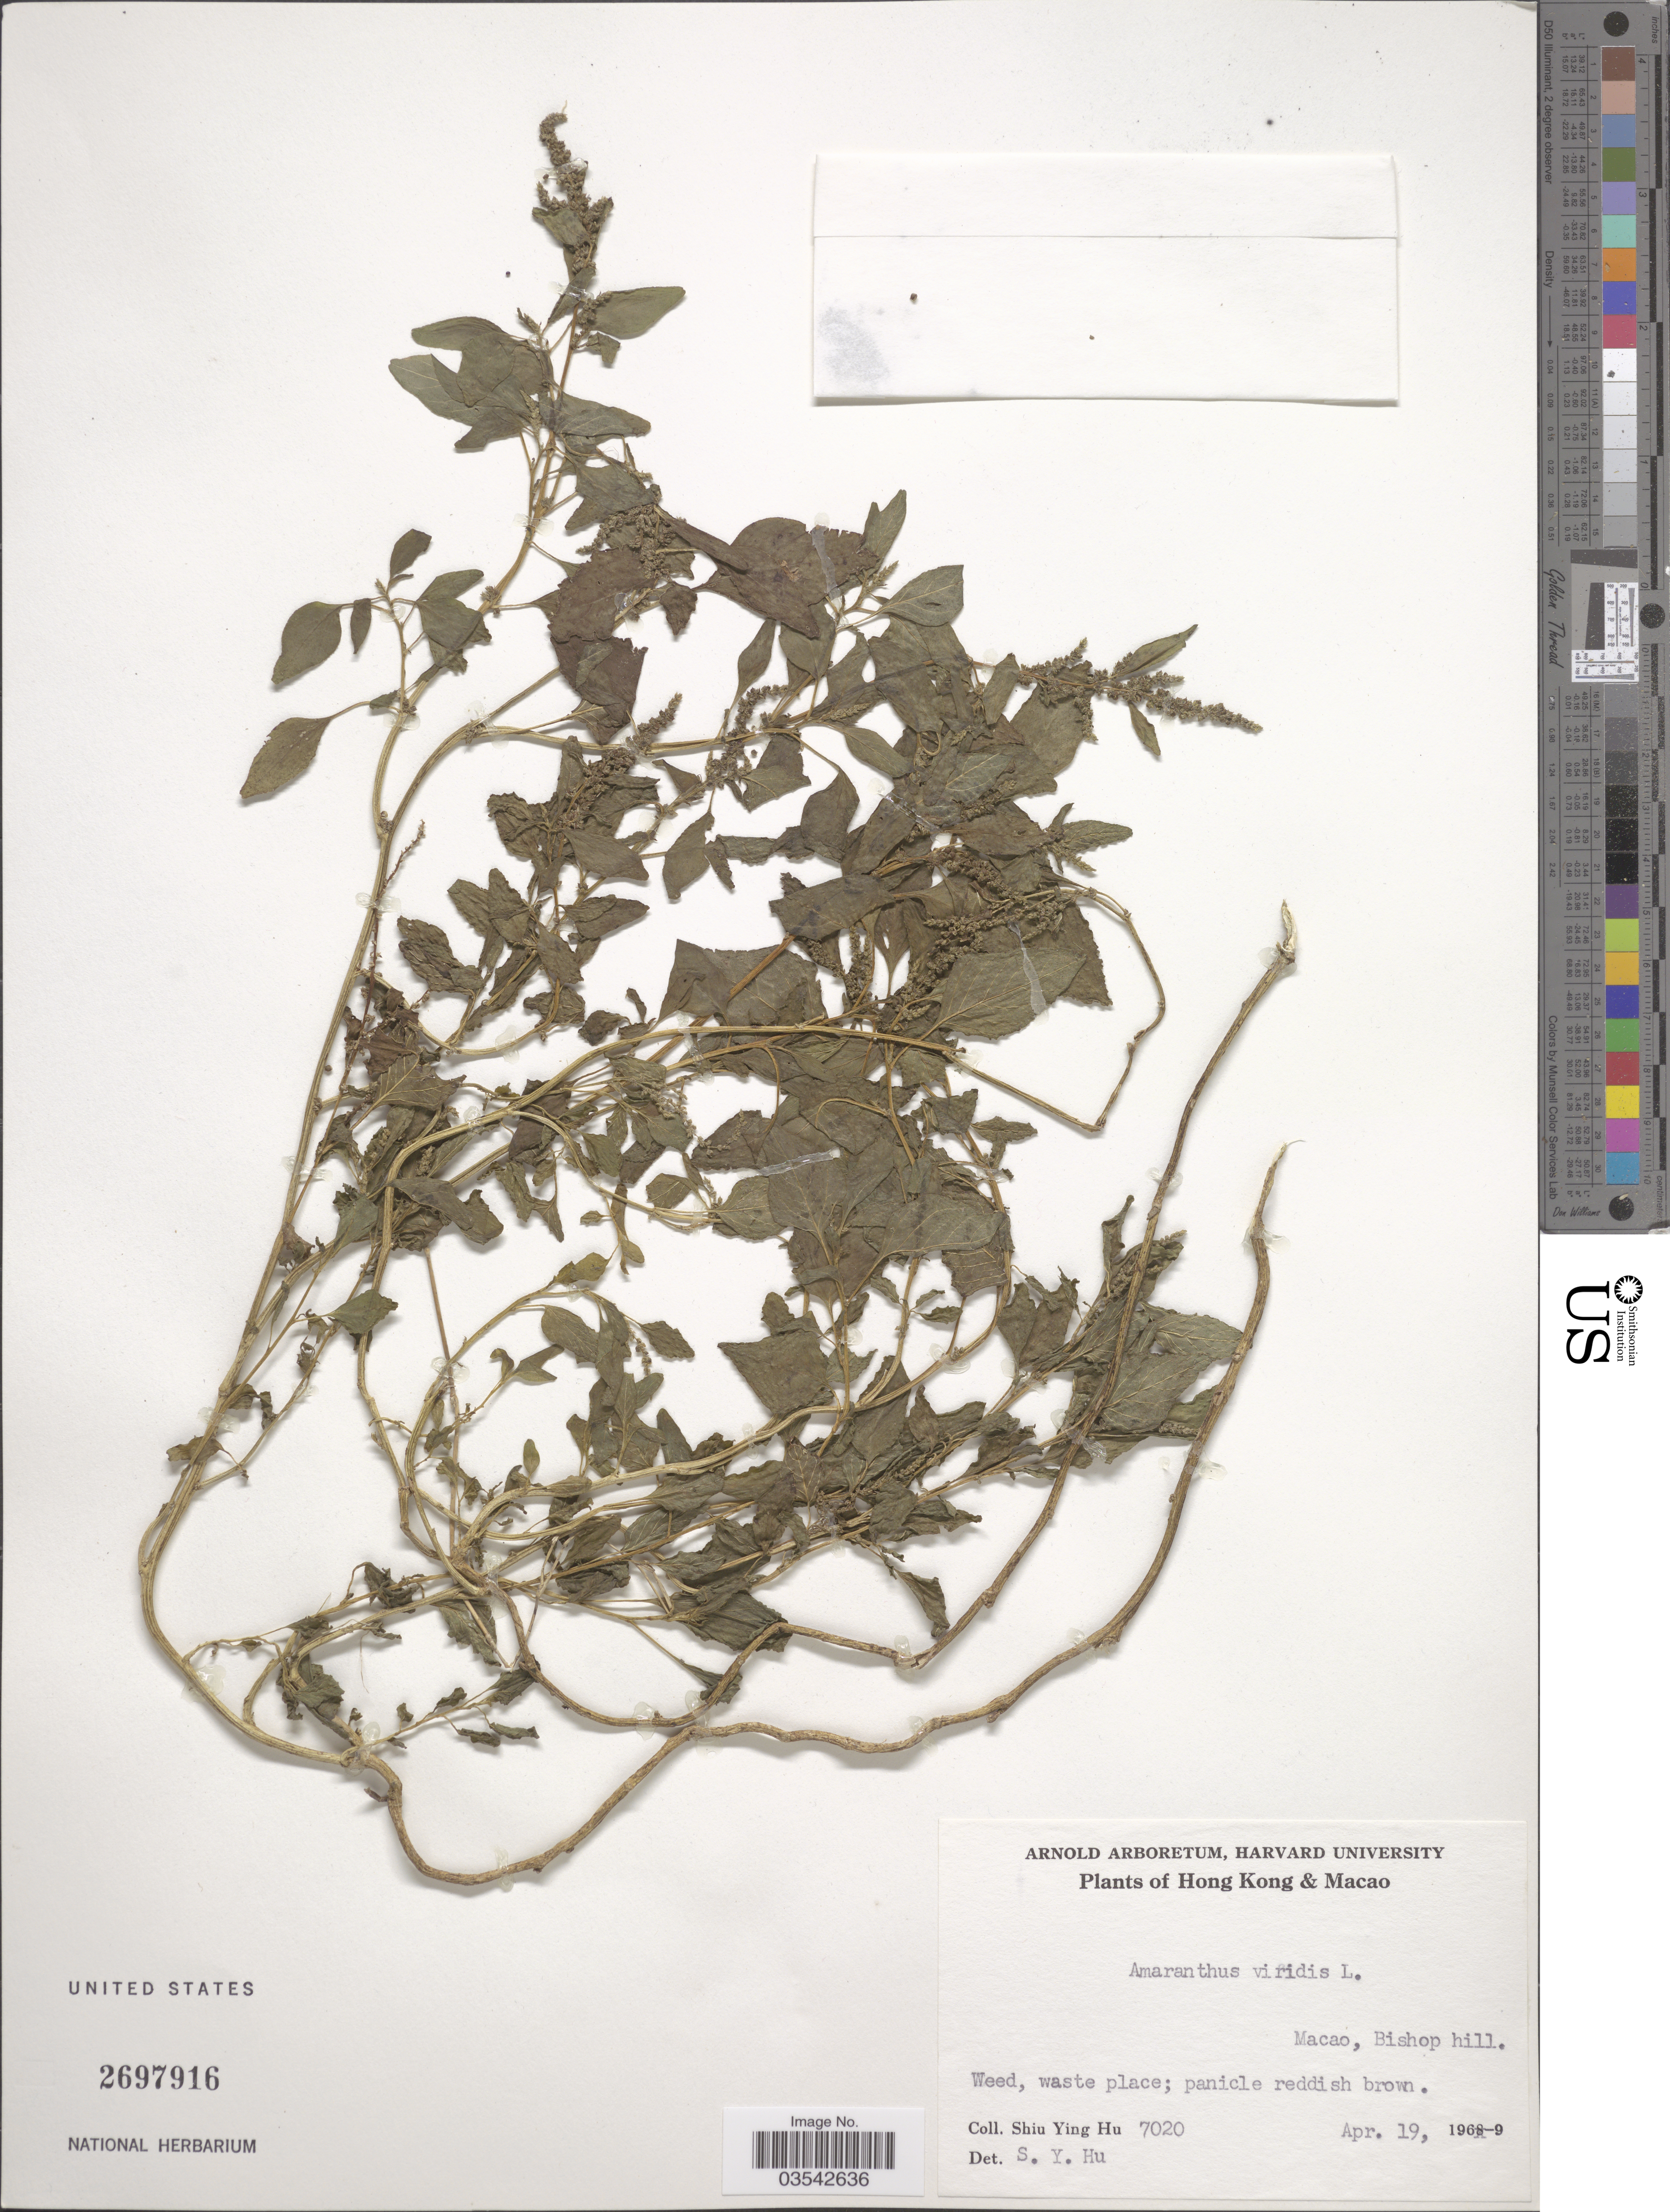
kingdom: Plantae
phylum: Tracheophyta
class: Magnoliopsida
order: Caryophyllales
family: Amaranthaceae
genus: Amaranthus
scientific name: Amaranthus viridis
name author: L.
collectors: S. Y. Hu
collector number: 7020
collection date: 1969-04-19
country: China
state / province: Macau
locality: Bishop hill.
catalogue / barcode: US 2697916